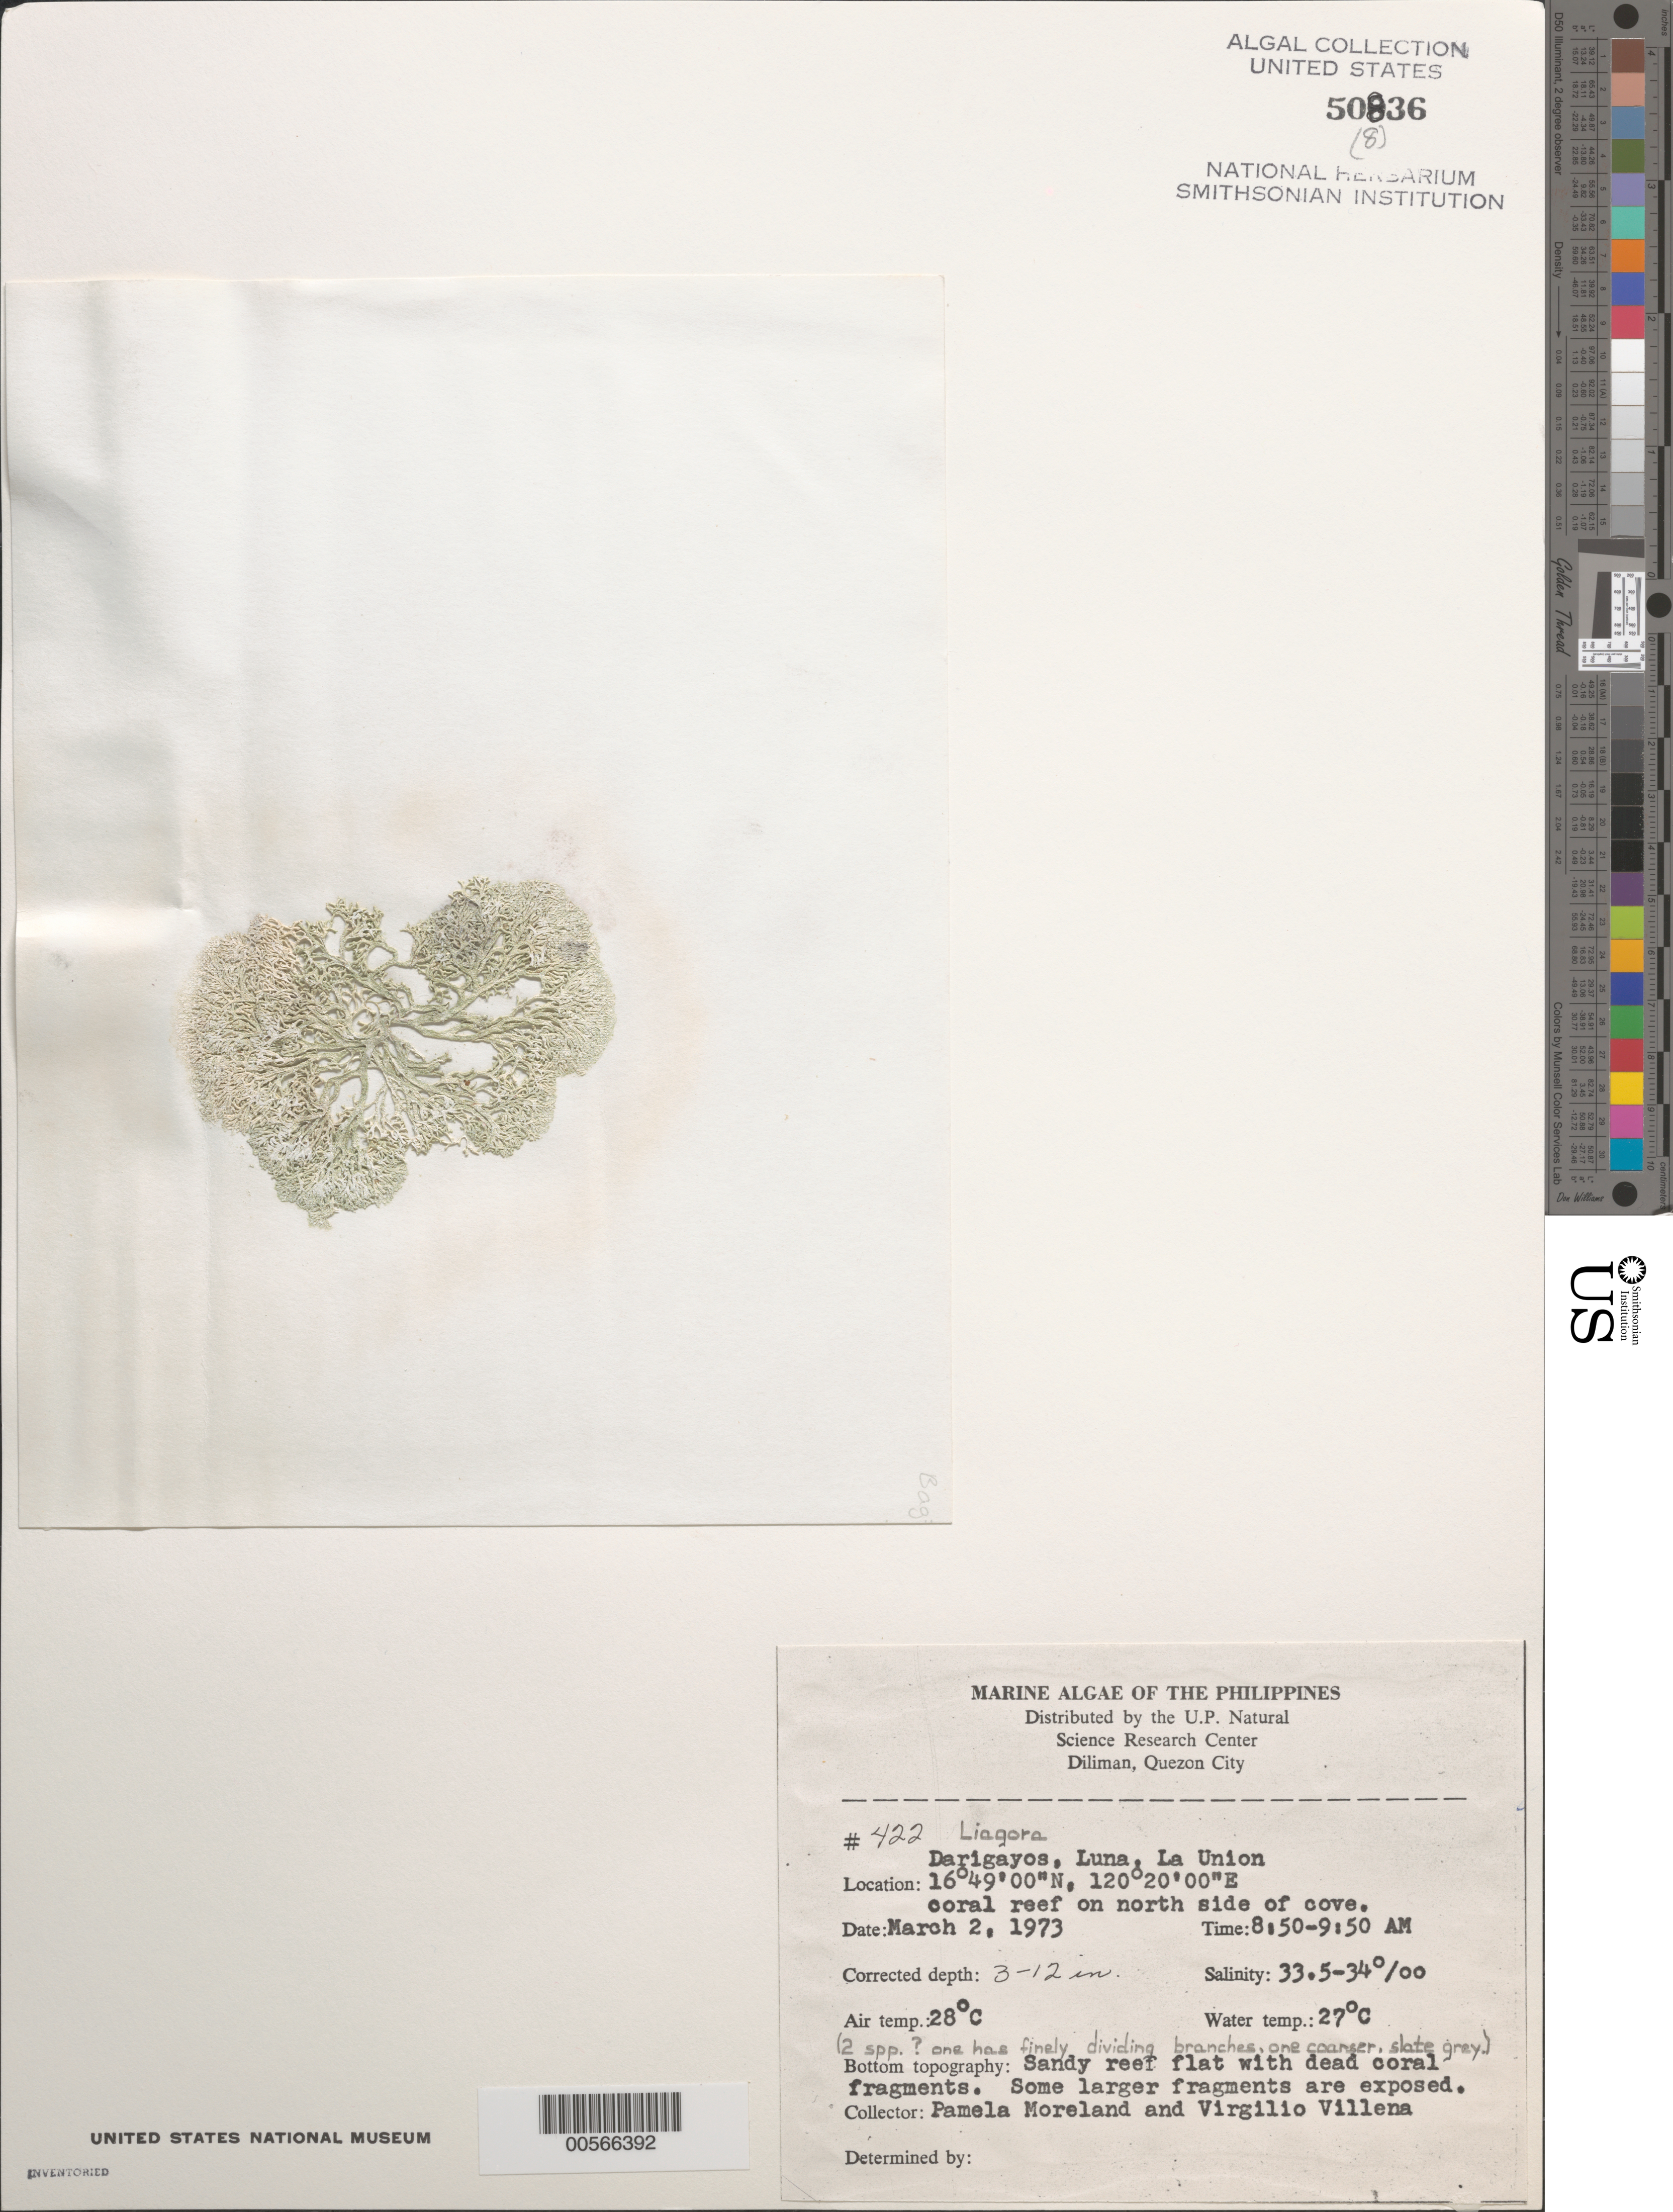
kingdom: Plantae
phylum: Rhodophyta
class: Florideophyceae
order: Nemaliales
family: Liagoraceae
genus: Liagora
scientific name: Liagora sp.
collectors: P. Moreland & V. Villena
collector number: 422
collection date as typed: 02 Mar 1973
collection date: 1973-03-02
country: Philippines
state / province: Ilocos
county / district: La Union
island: Luzon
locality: Darigayos, Luna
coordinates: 16 49' 00" N, 120 20' 00" E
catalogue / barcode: US 50836